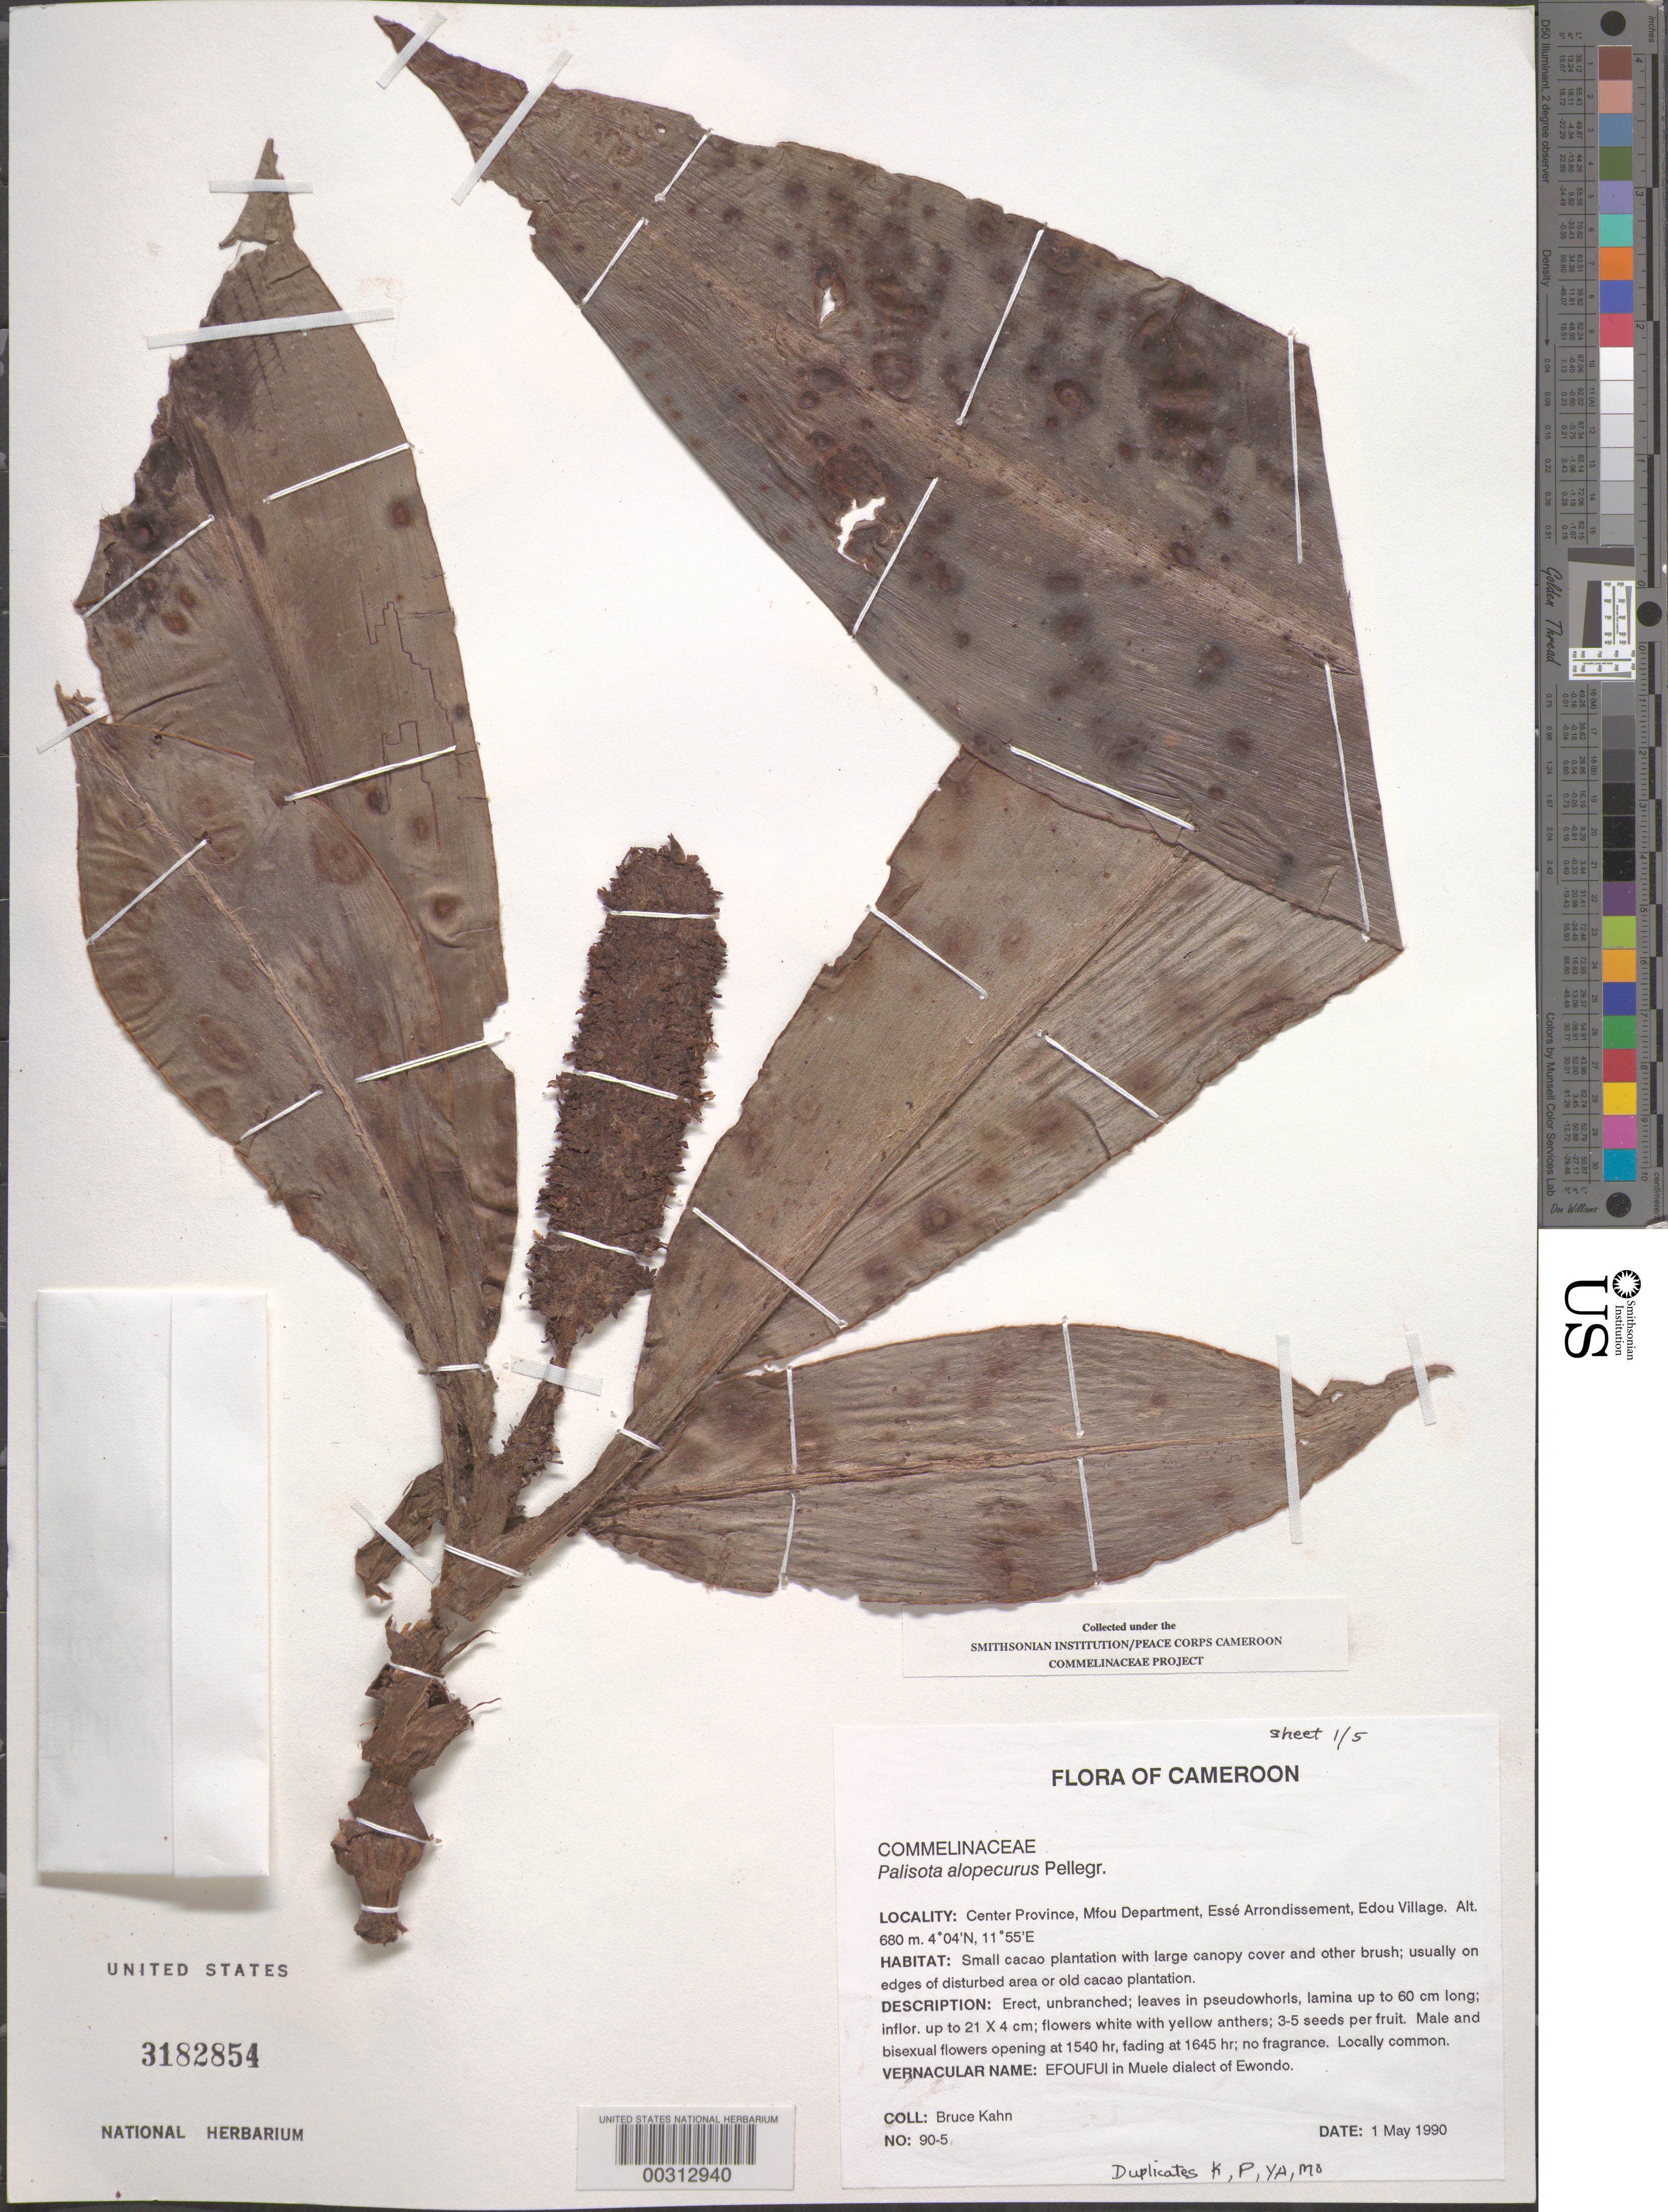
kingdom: Plantae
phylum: Tracheophyta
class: Liliopsida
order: Commelinales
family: Commelinaceae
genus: Palisota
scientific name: Palisota alopecurus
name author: Pellegr.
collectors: B. Kahn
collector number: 90-5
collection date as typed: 01 May 1990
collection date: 1990-05-01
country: Cameroon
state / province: Centre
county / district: Méfou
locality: Esse arrondissement, edou village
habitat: Small cacao plantation with large canopy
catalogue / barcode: US 3182854